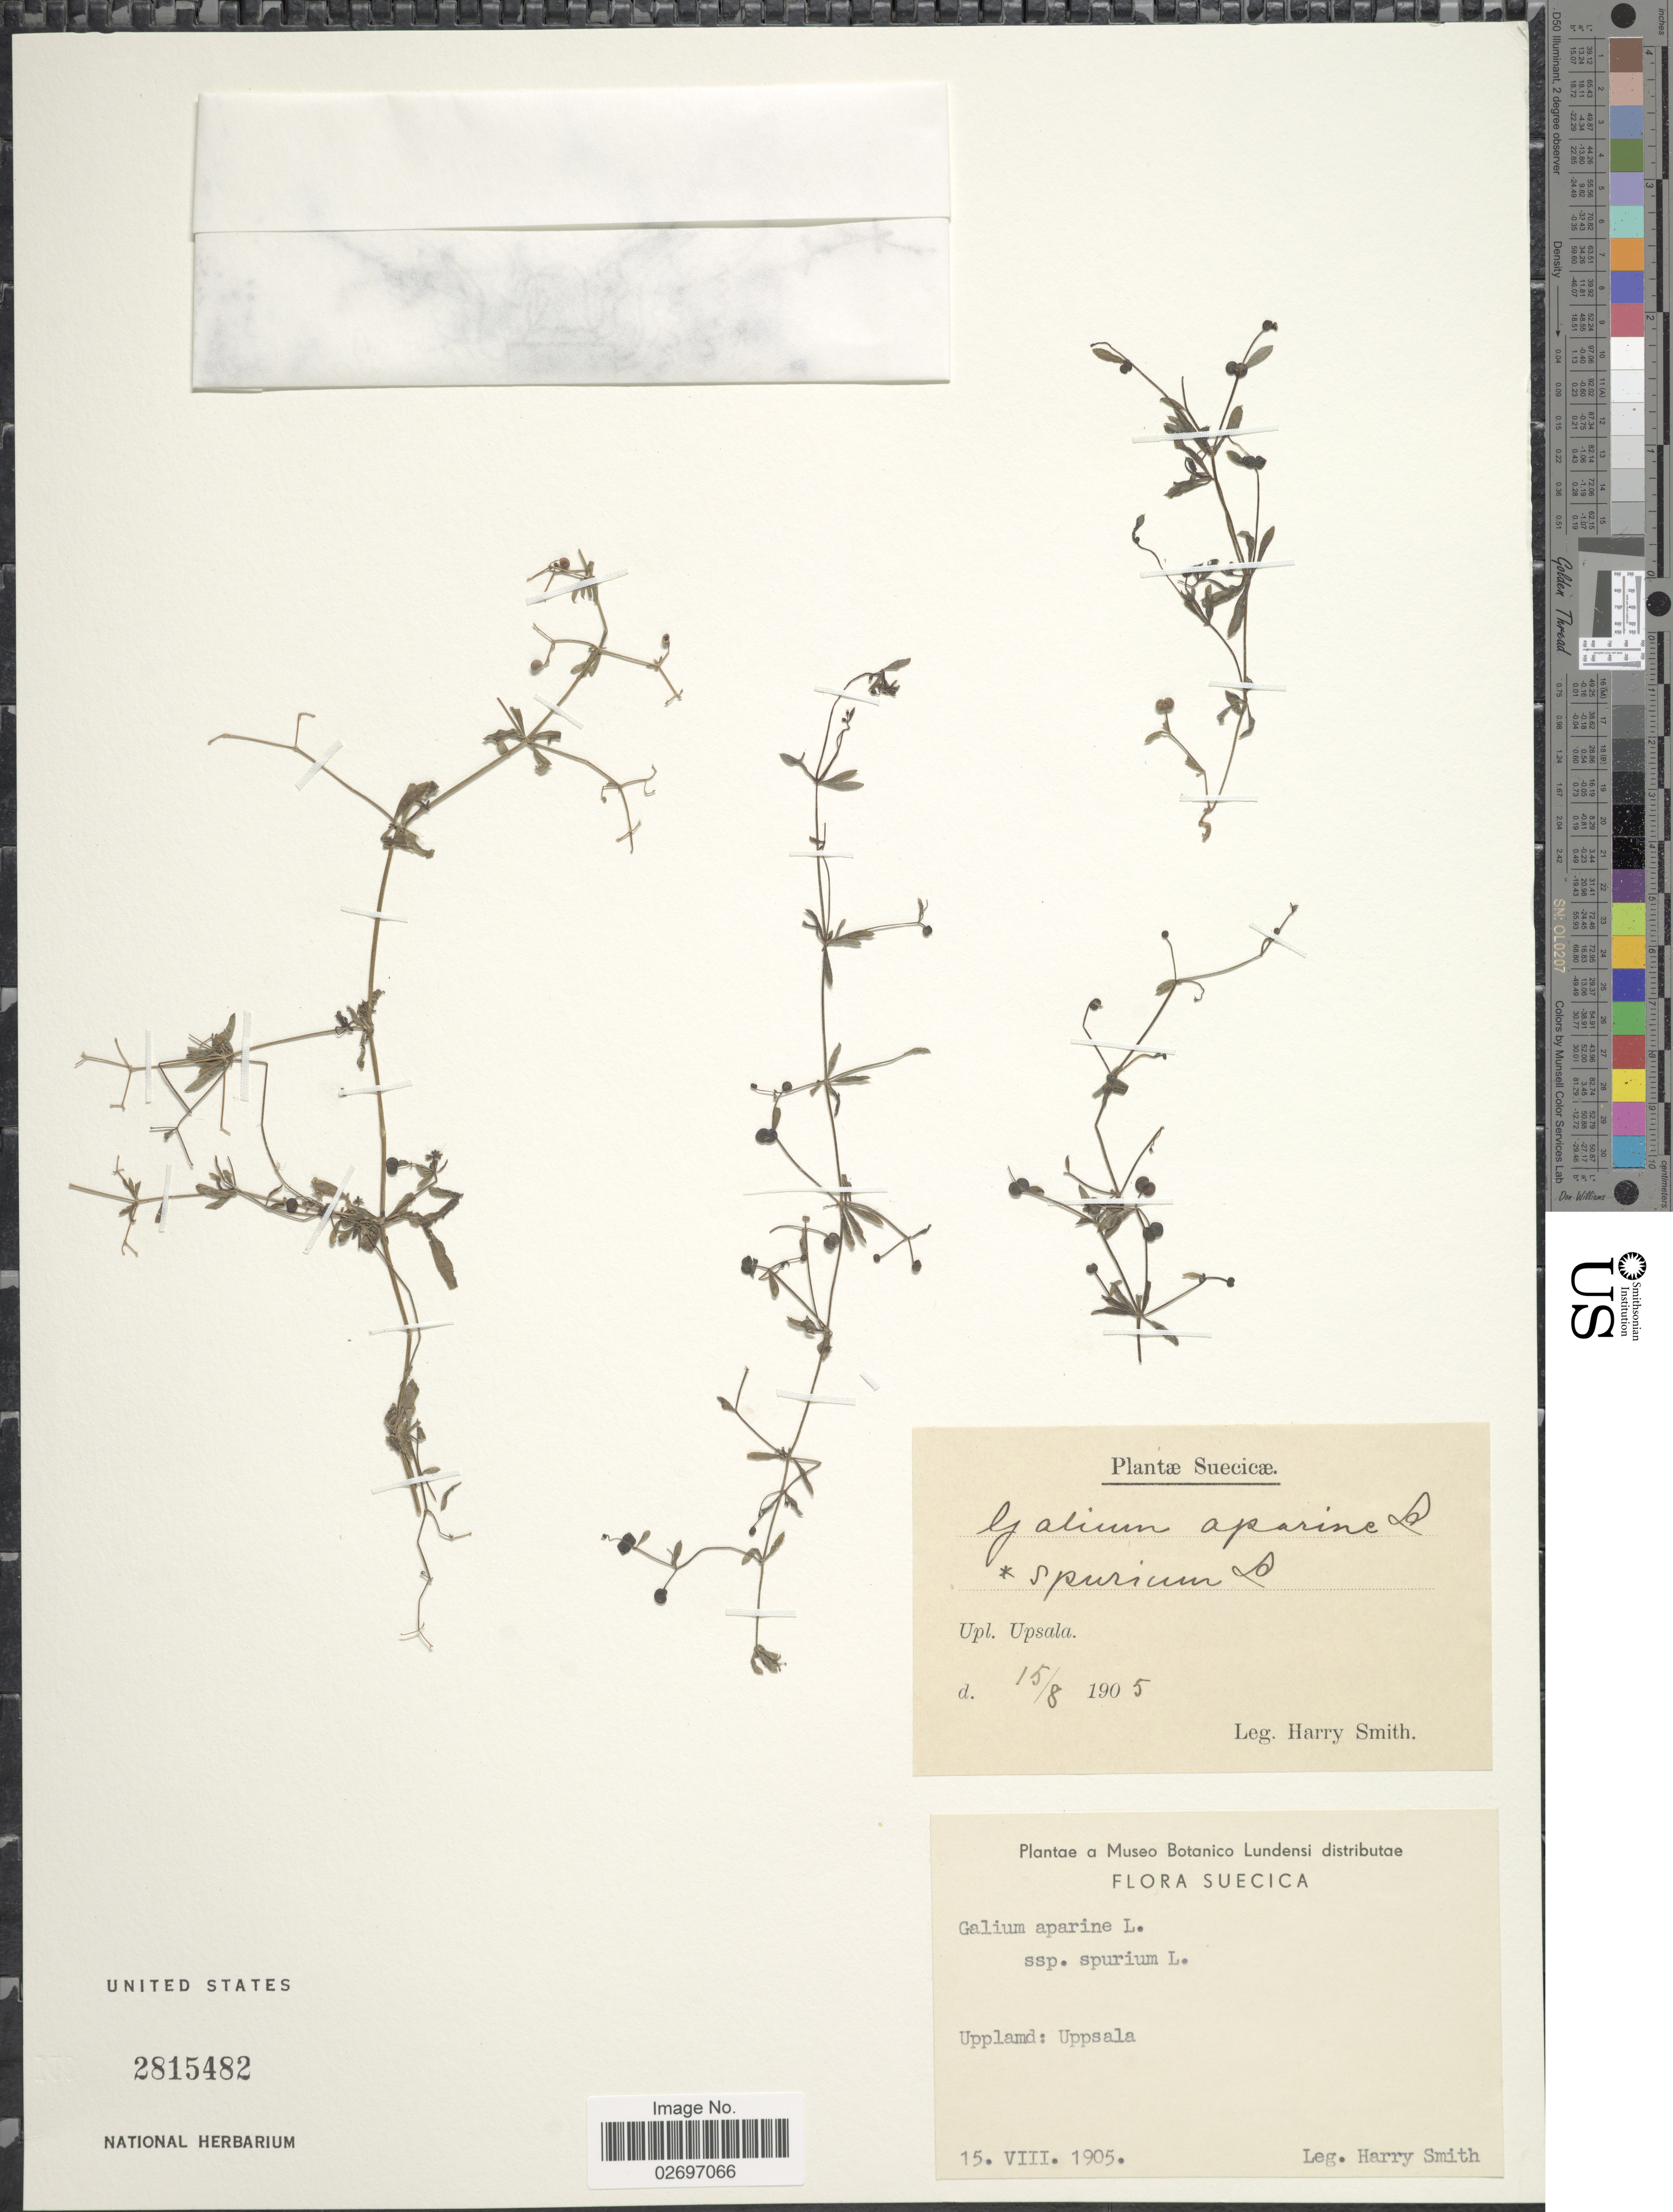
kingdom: Plantae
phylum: Tracheophyta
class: Magnoliopsida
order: Gentianales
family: Rubiaceae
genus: Galium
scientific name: Galium aparine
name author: L.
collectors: H. Smith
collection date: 1905-08-15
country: Sweden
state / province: Uppsala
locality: Suecicae, Upland: Upsala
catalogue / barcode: US 2815482